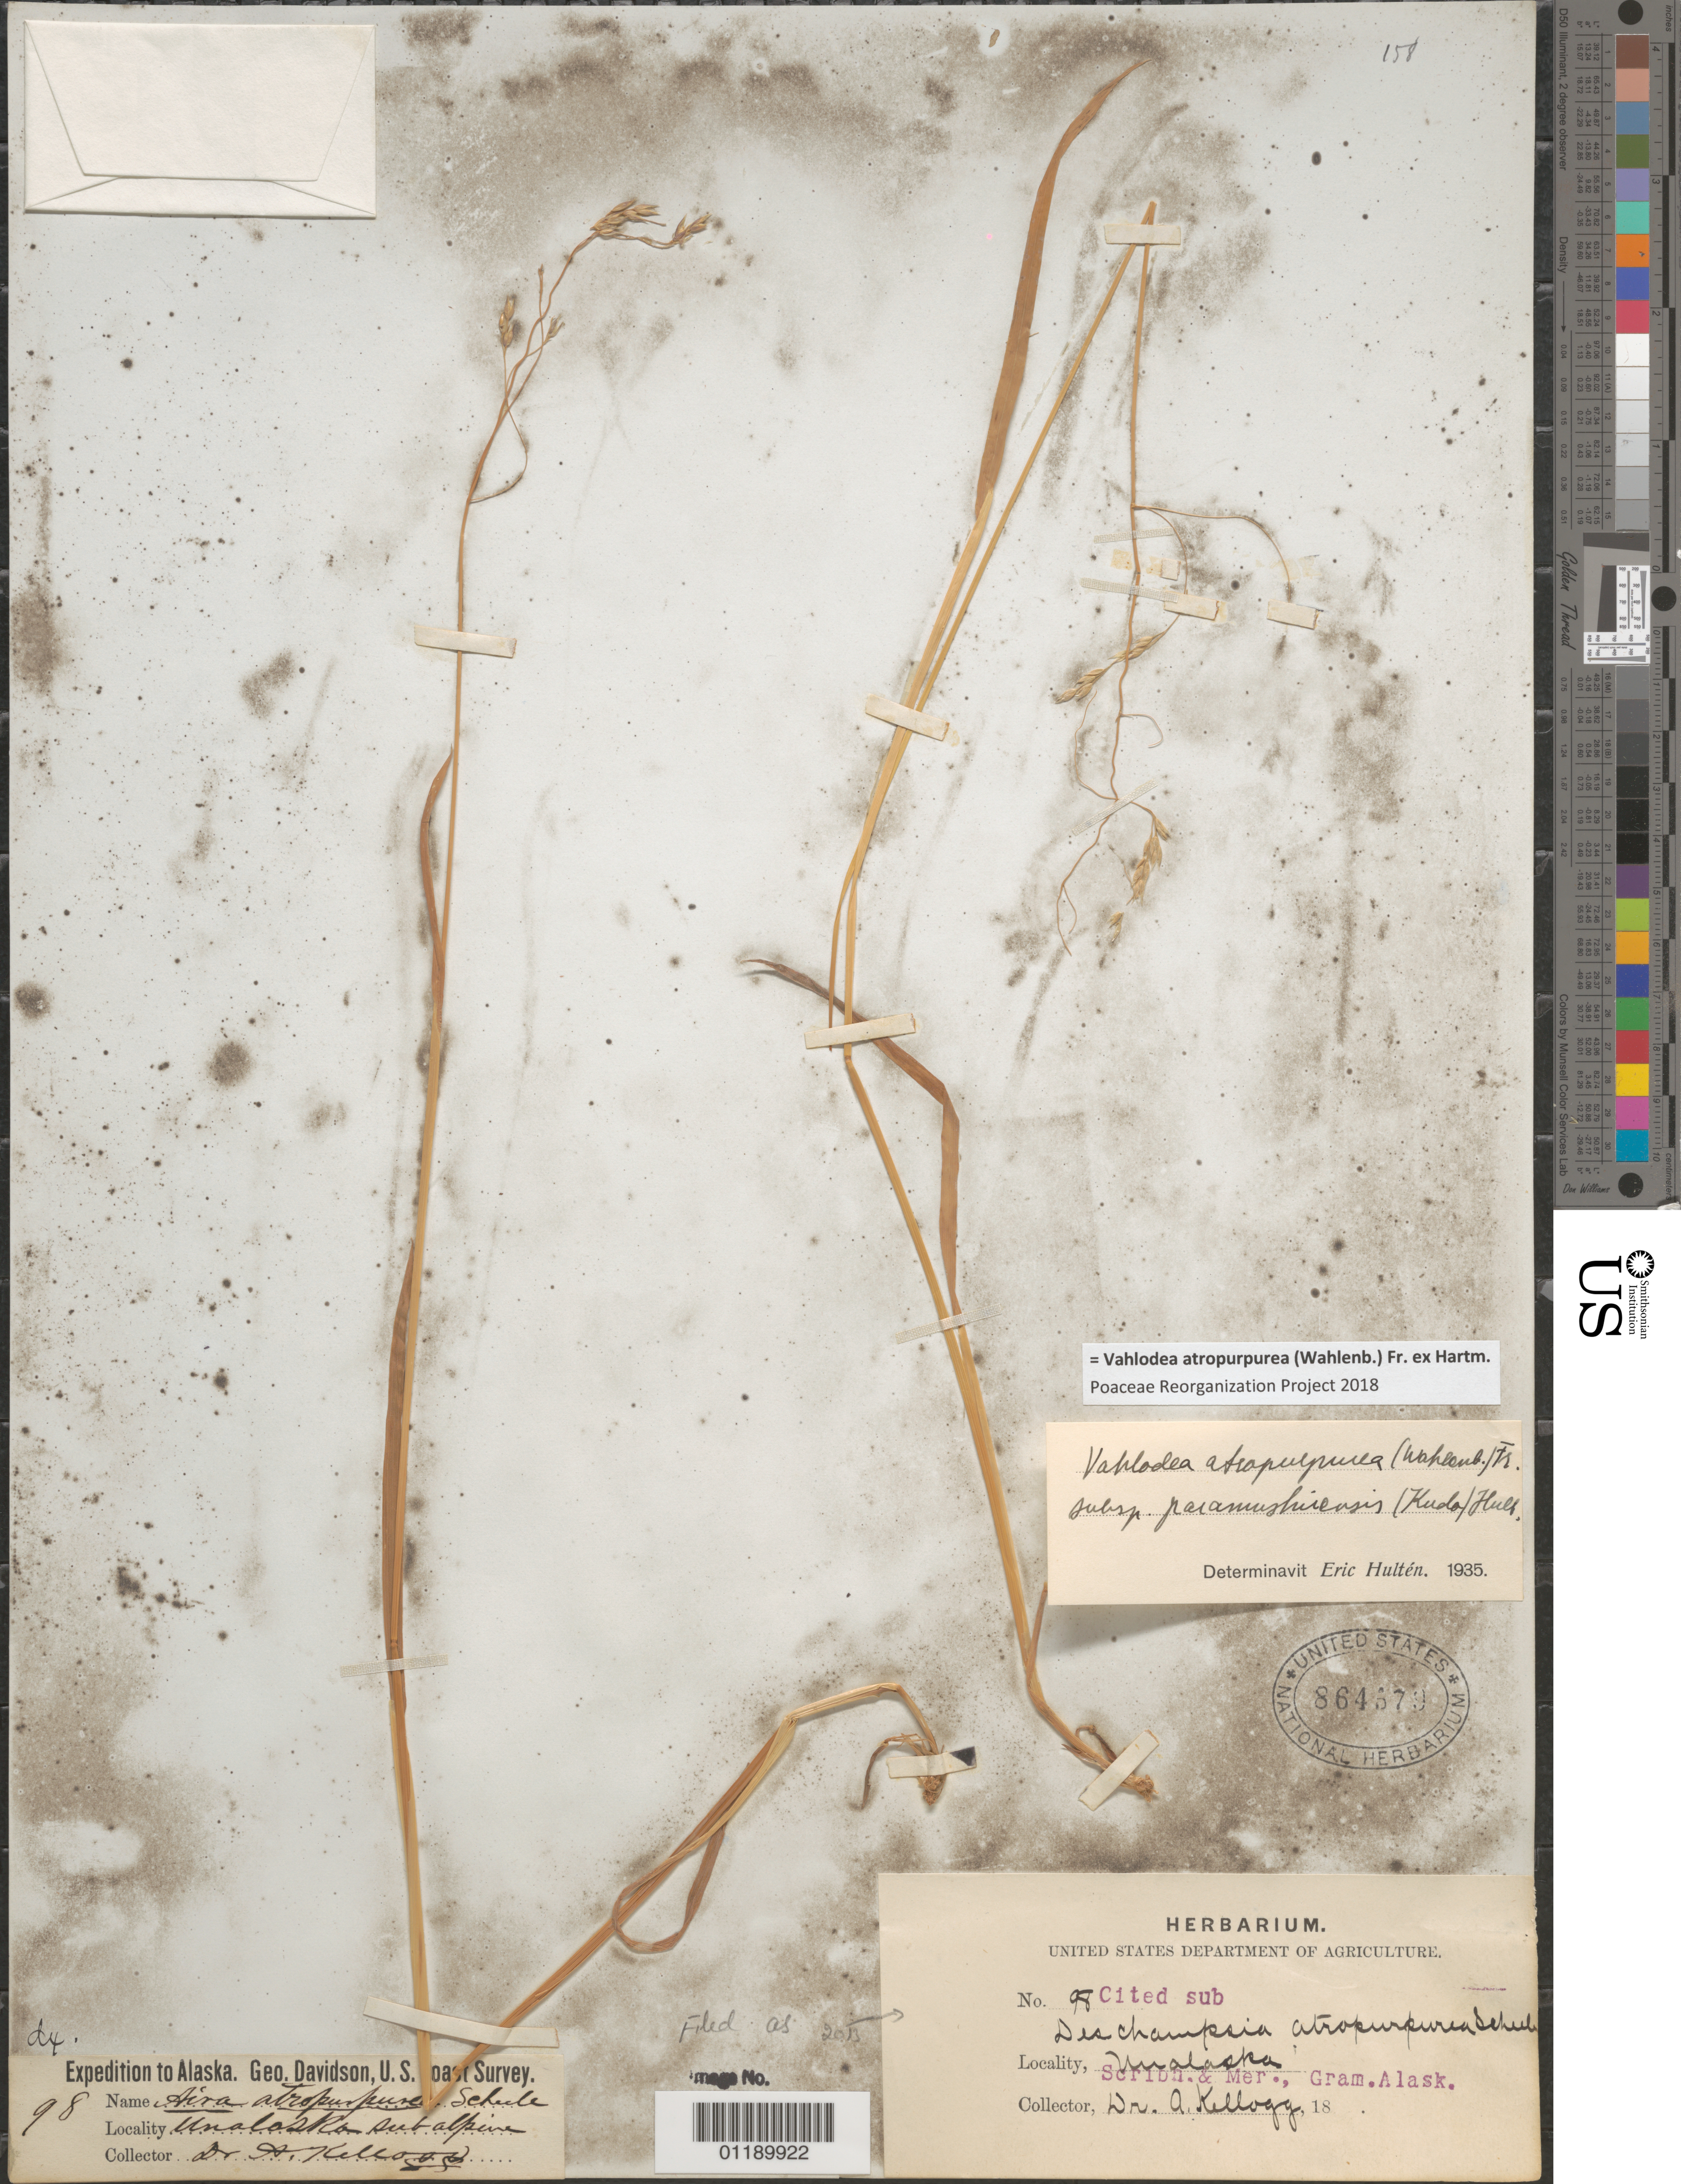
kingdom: Plantae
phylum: Tracheophyta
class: Liliopsida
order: Poales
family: Poaceae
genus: Vahlodea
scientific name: Vahlodea atropurpurea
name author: (Wahlenb.) Fr. ex Hartm.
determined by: Poaceae Reorganization Project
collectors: A. Kellogg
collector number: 98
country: United States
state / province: Alaska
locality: Unalaska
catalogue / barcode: US 864579